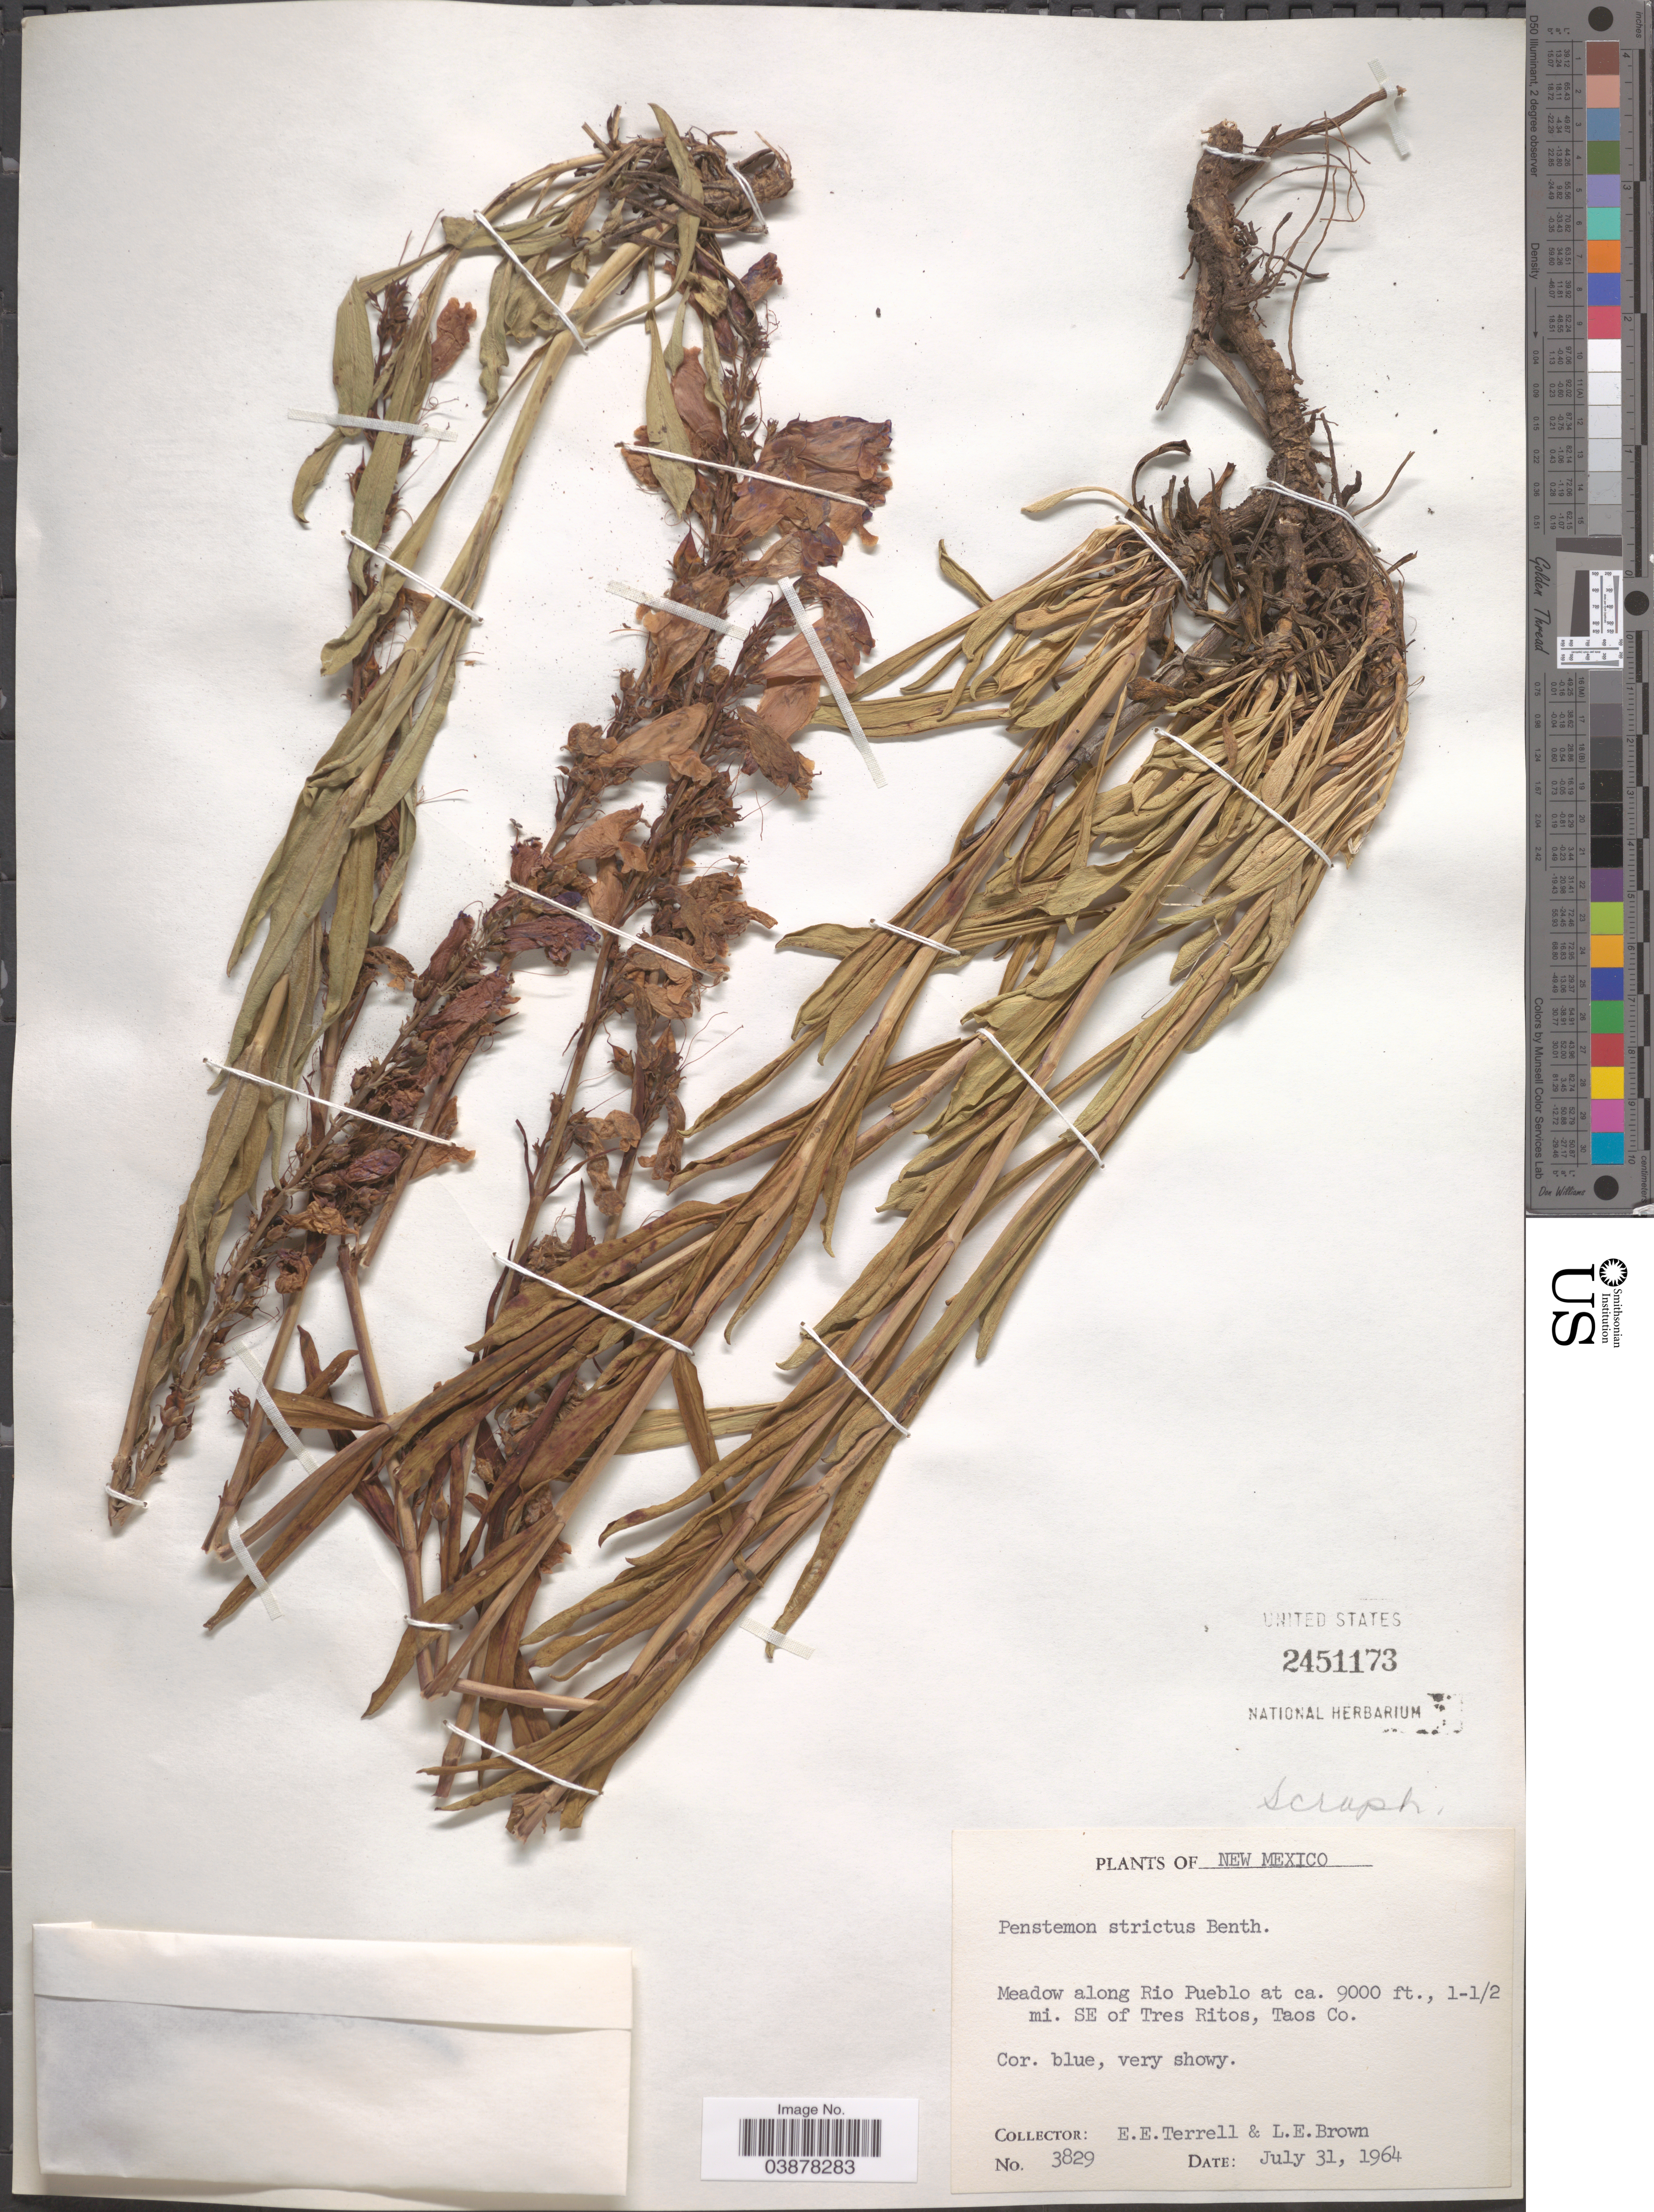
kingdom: Plantae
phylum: Tracheophyta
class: Magnoliopsida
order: Lamiales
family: Plantaginaceae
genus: Penstemon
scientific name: Penstemon strictus subsp. strictus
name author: Benth.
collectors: E. E. Terrell & L. E. Brown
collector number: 3829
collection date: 1964-07-31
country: United States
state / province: New Mexico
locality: Meadow along Rio Pueblo, 1-1½ mi. SE of Tres Ritos, Taos Co.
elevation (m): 2743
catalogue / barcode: US 2451173